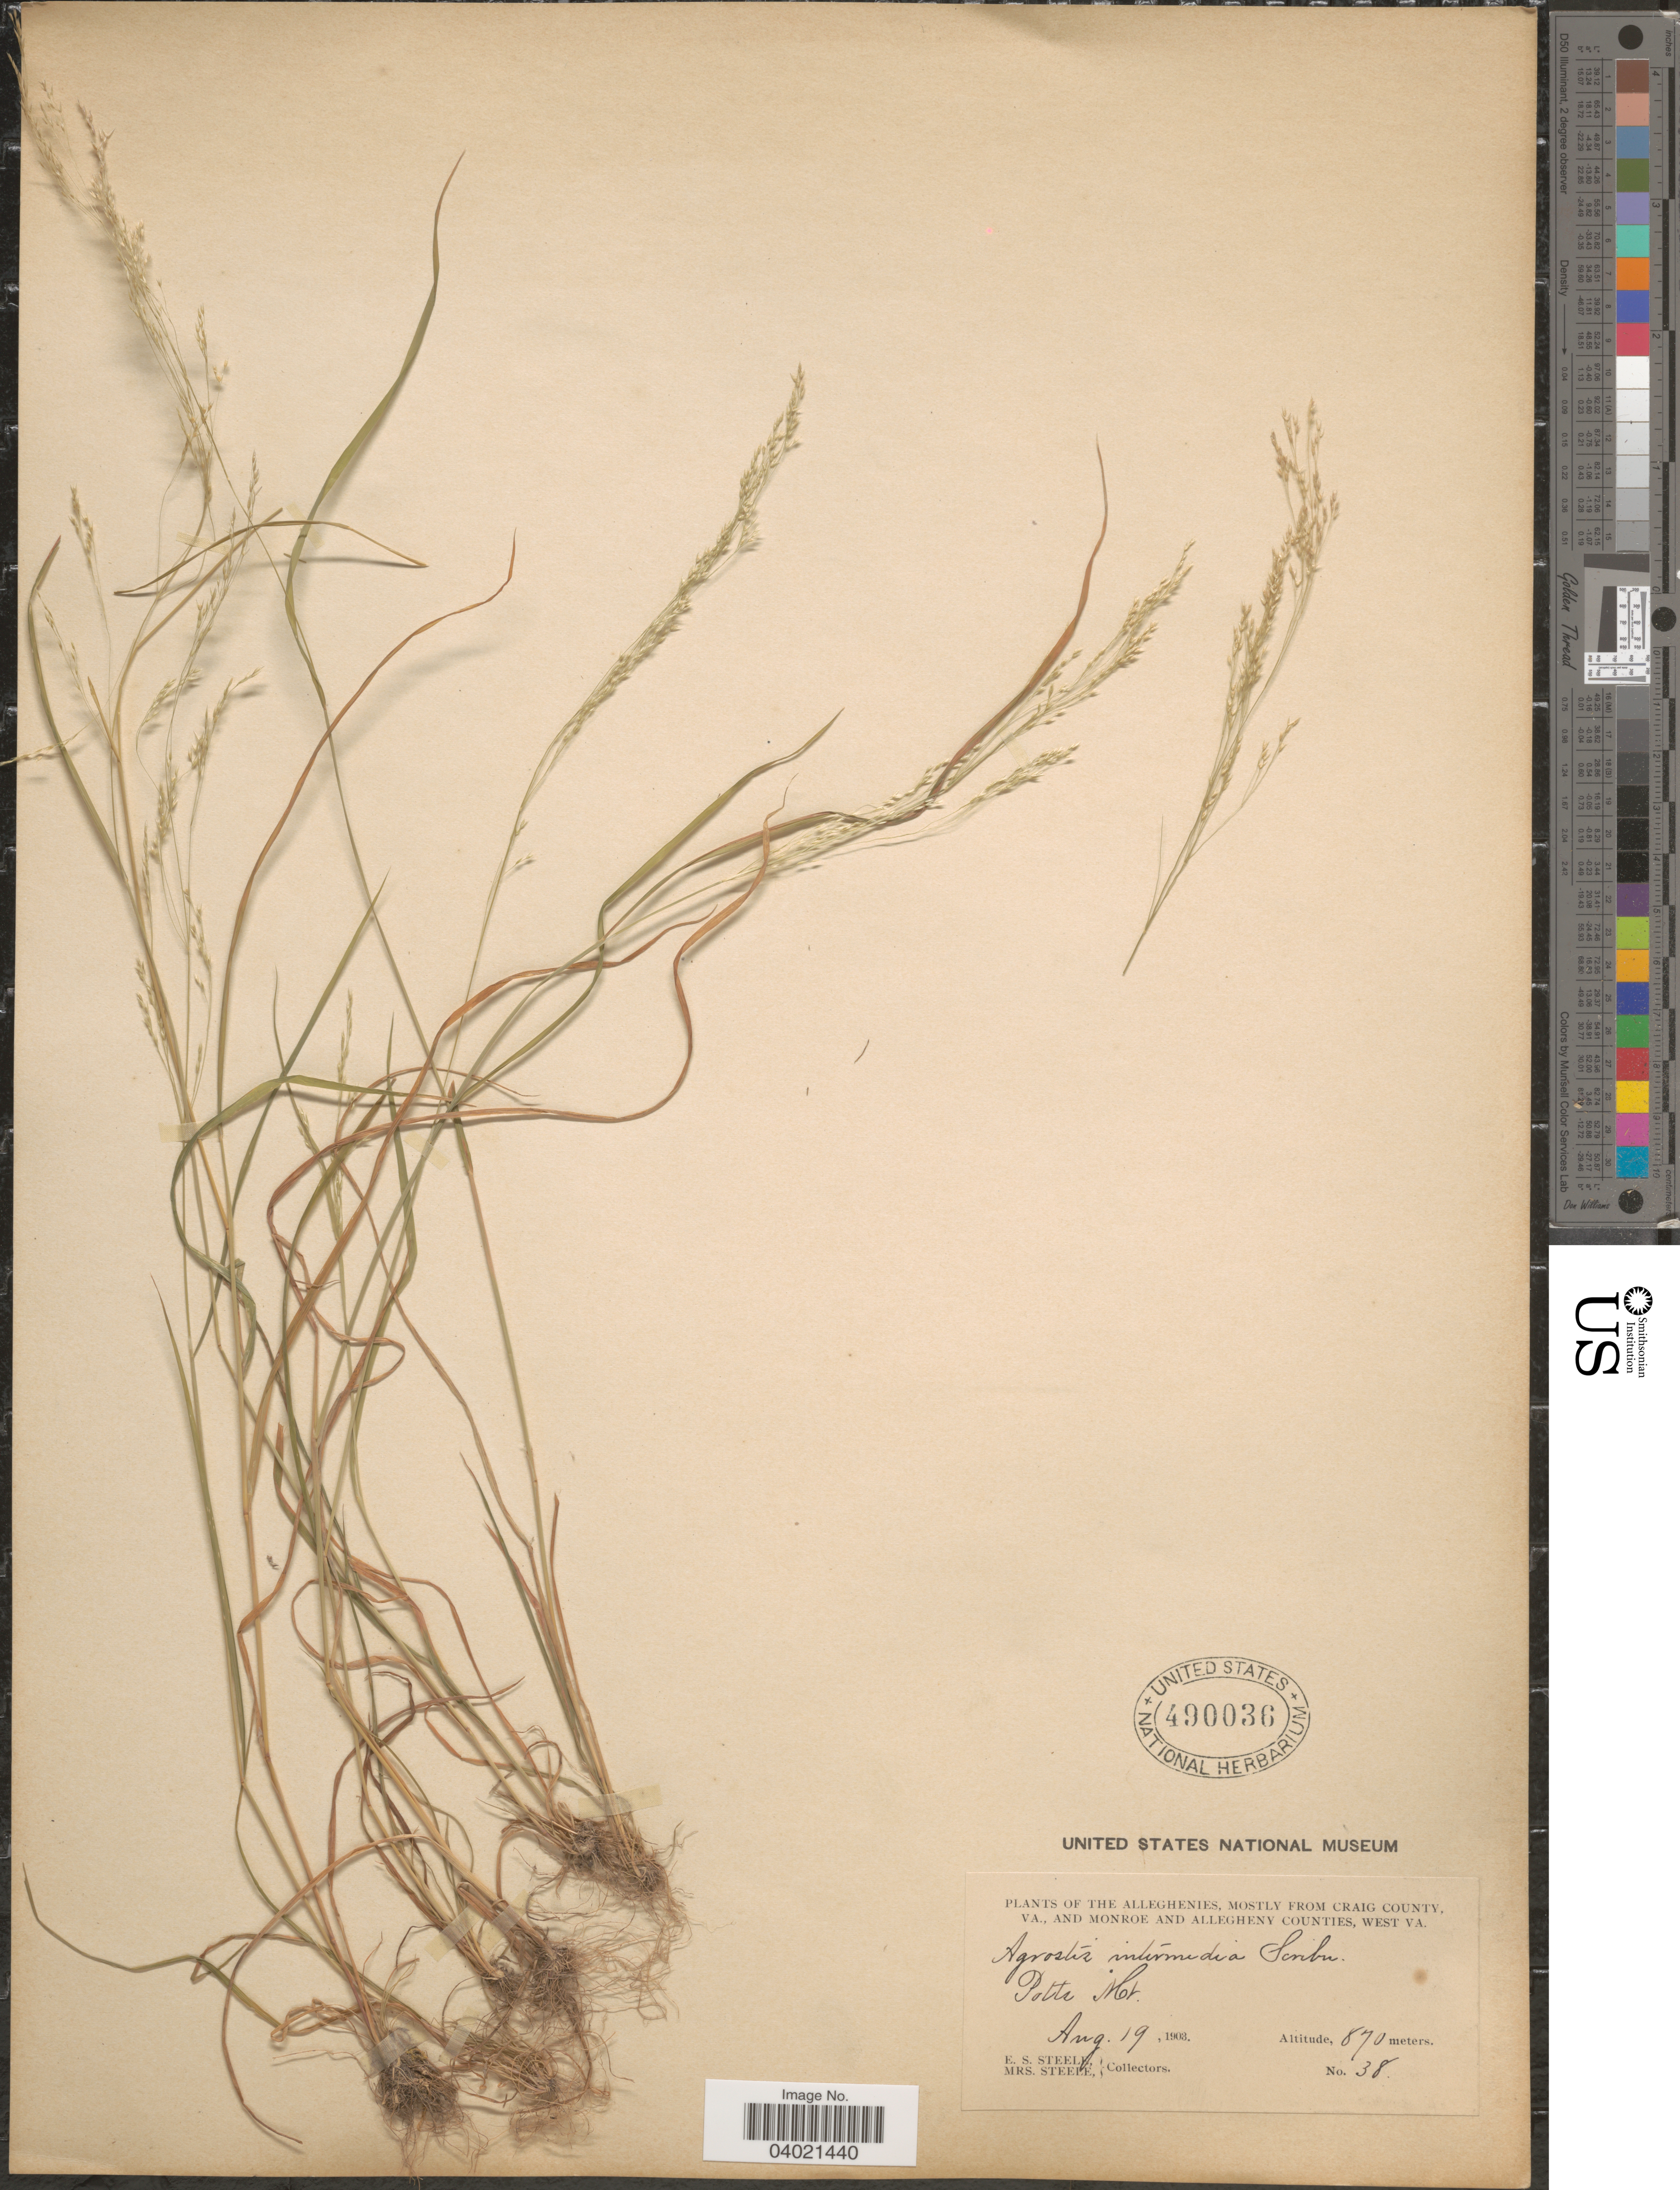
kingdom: Plantae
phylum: Tracheophyta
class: Liliopsida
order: Poales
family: Poaceae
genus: Agrostis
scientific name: Agrostis perennans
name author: (Walter) Tuck.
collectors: E. Steele & Mrs. E. S. Steele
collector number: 38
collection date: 1903-08-19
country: United States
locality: The Alleghenies, mostly from Craig County, VA., And Monroe and Allegheny Counties, West VA. Potts Mt.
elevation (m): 870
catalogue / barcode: US 490036